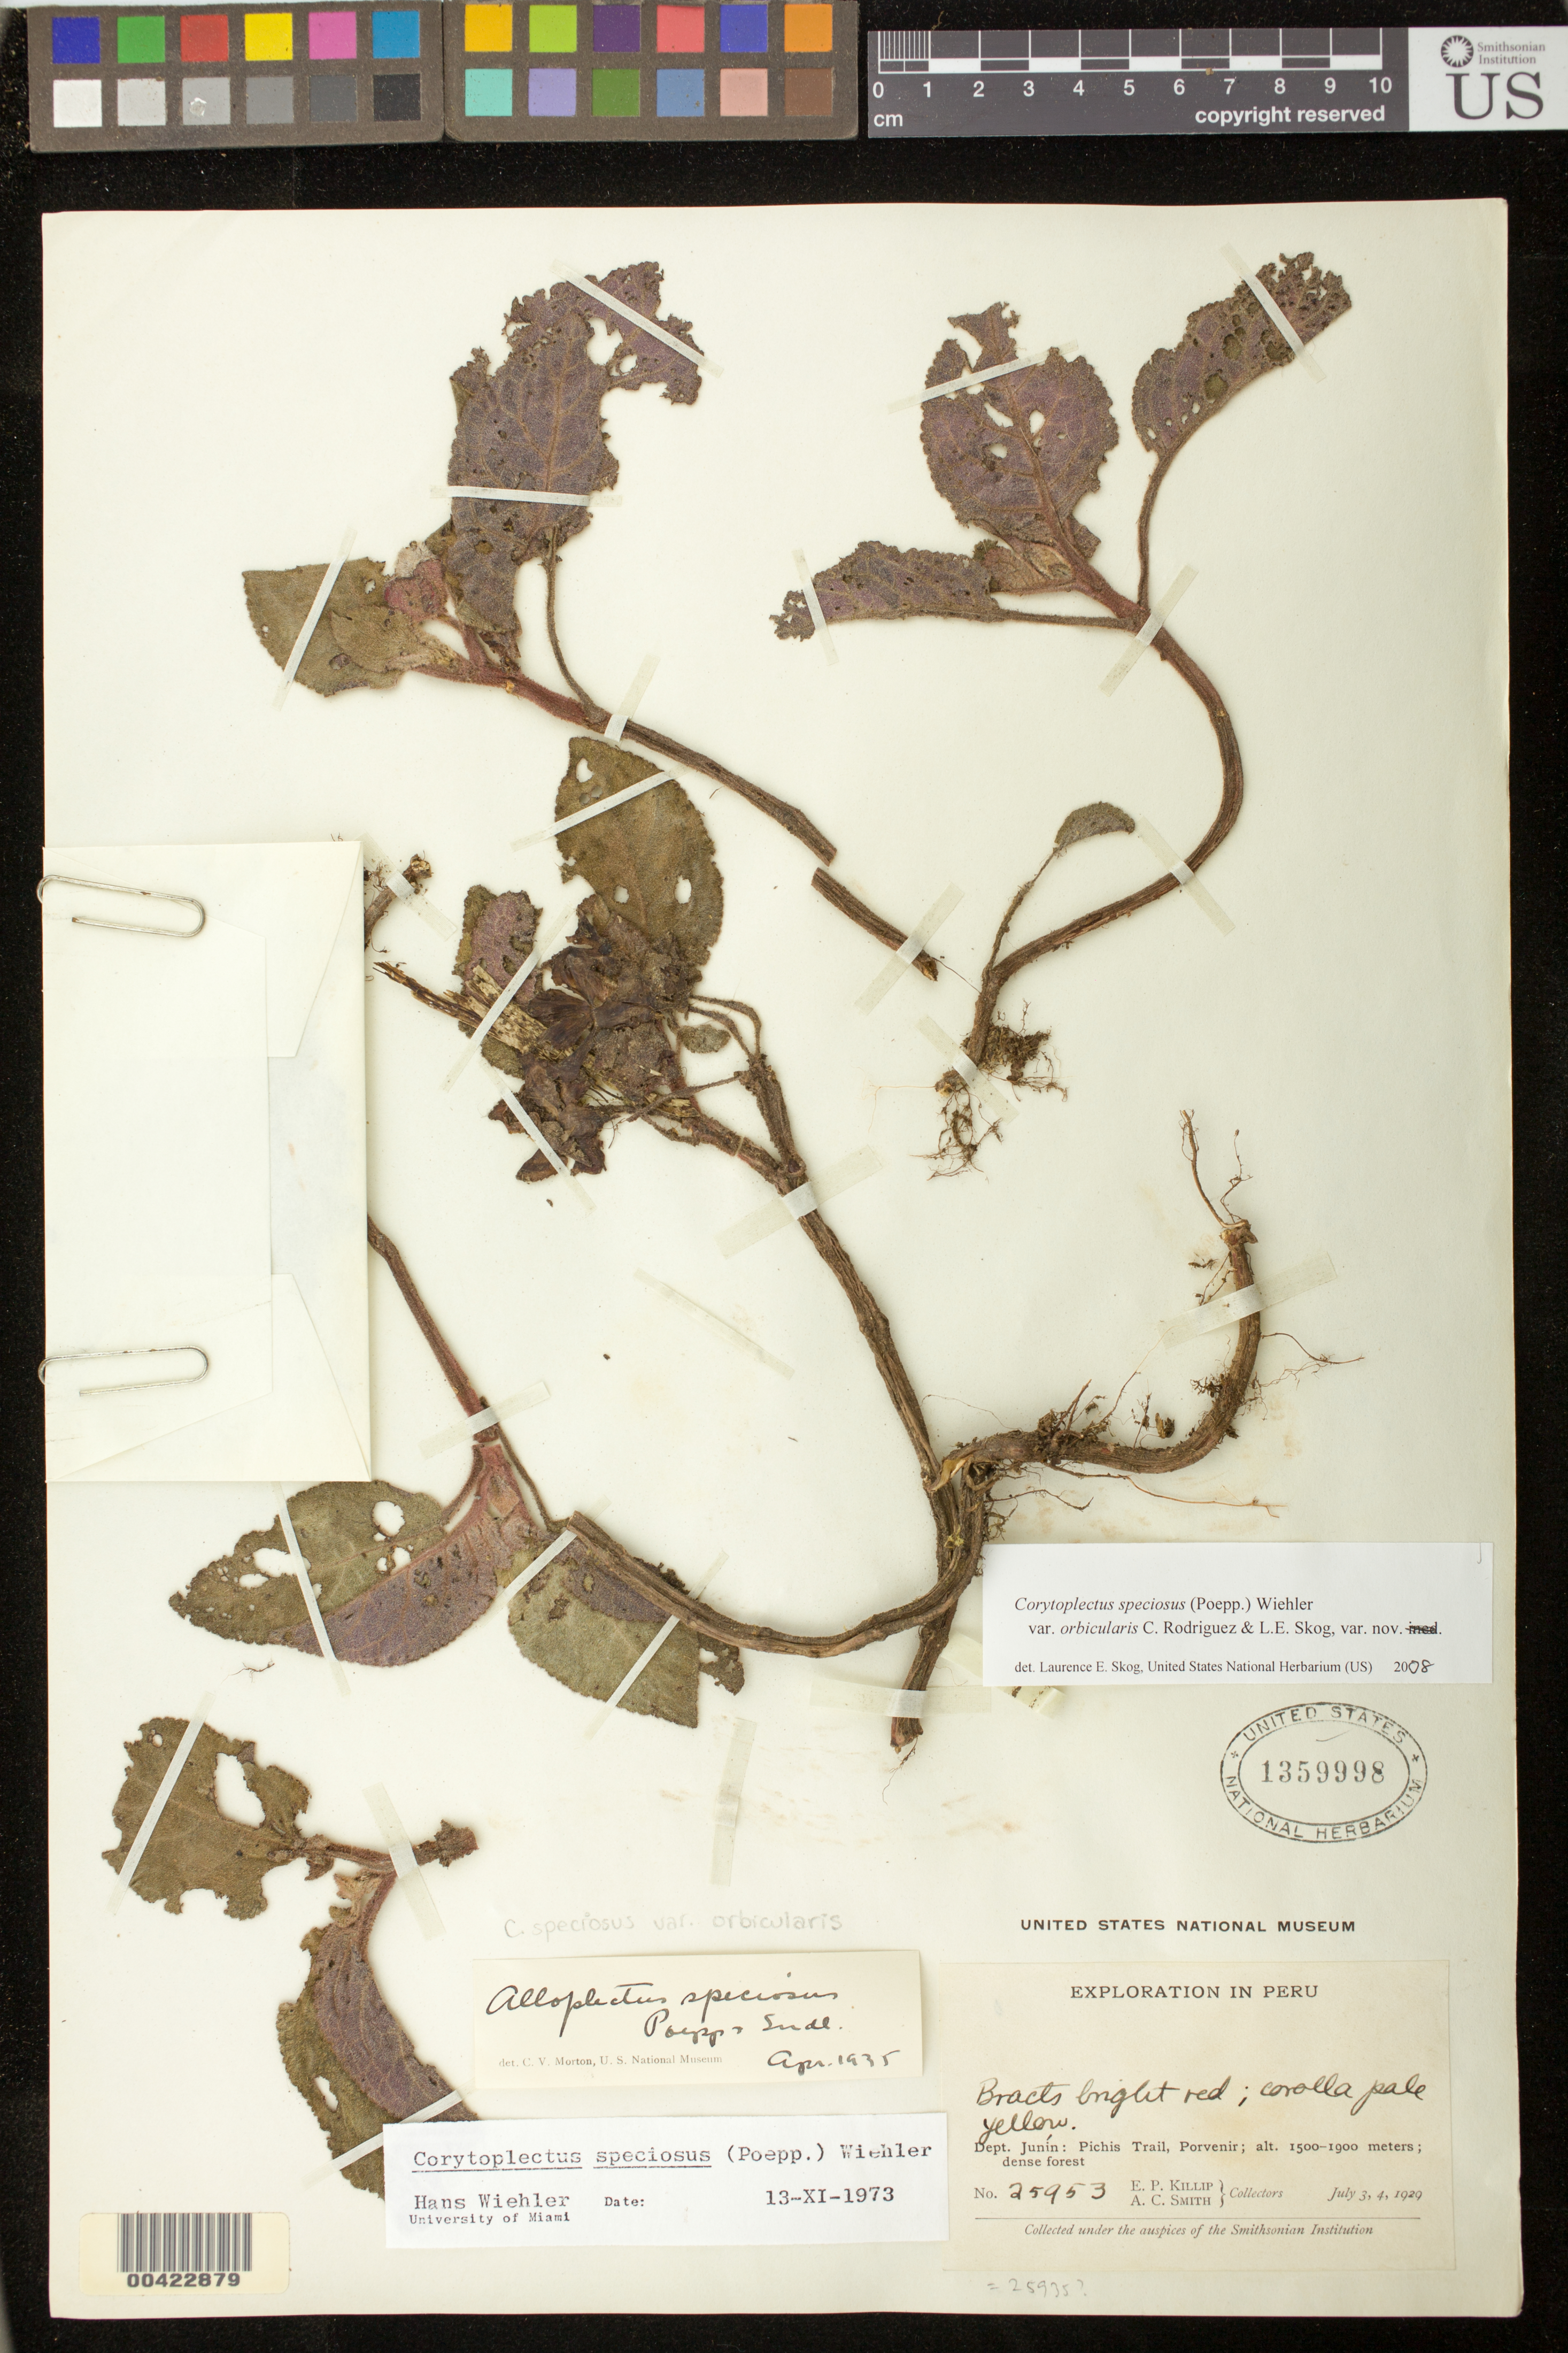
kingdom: Plantae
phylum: Tracheophyta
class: Magnoliopsida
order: Lamiales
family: Gesneriaceae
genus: Corytoplectus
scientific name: Corytoplectus speciosus var. orbicularis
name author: Rodr.-Flores & L.E. Skog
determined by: Skog, Laurence E.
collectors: E. P. Killip & A. C. Smith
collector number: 25953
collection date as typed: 3-4 Jul 1929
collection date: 1929-07-03/1929-07-04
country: Peru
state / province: Junín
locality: Pichis trail, Porvenir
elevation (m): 1500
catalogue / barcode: US 1359998